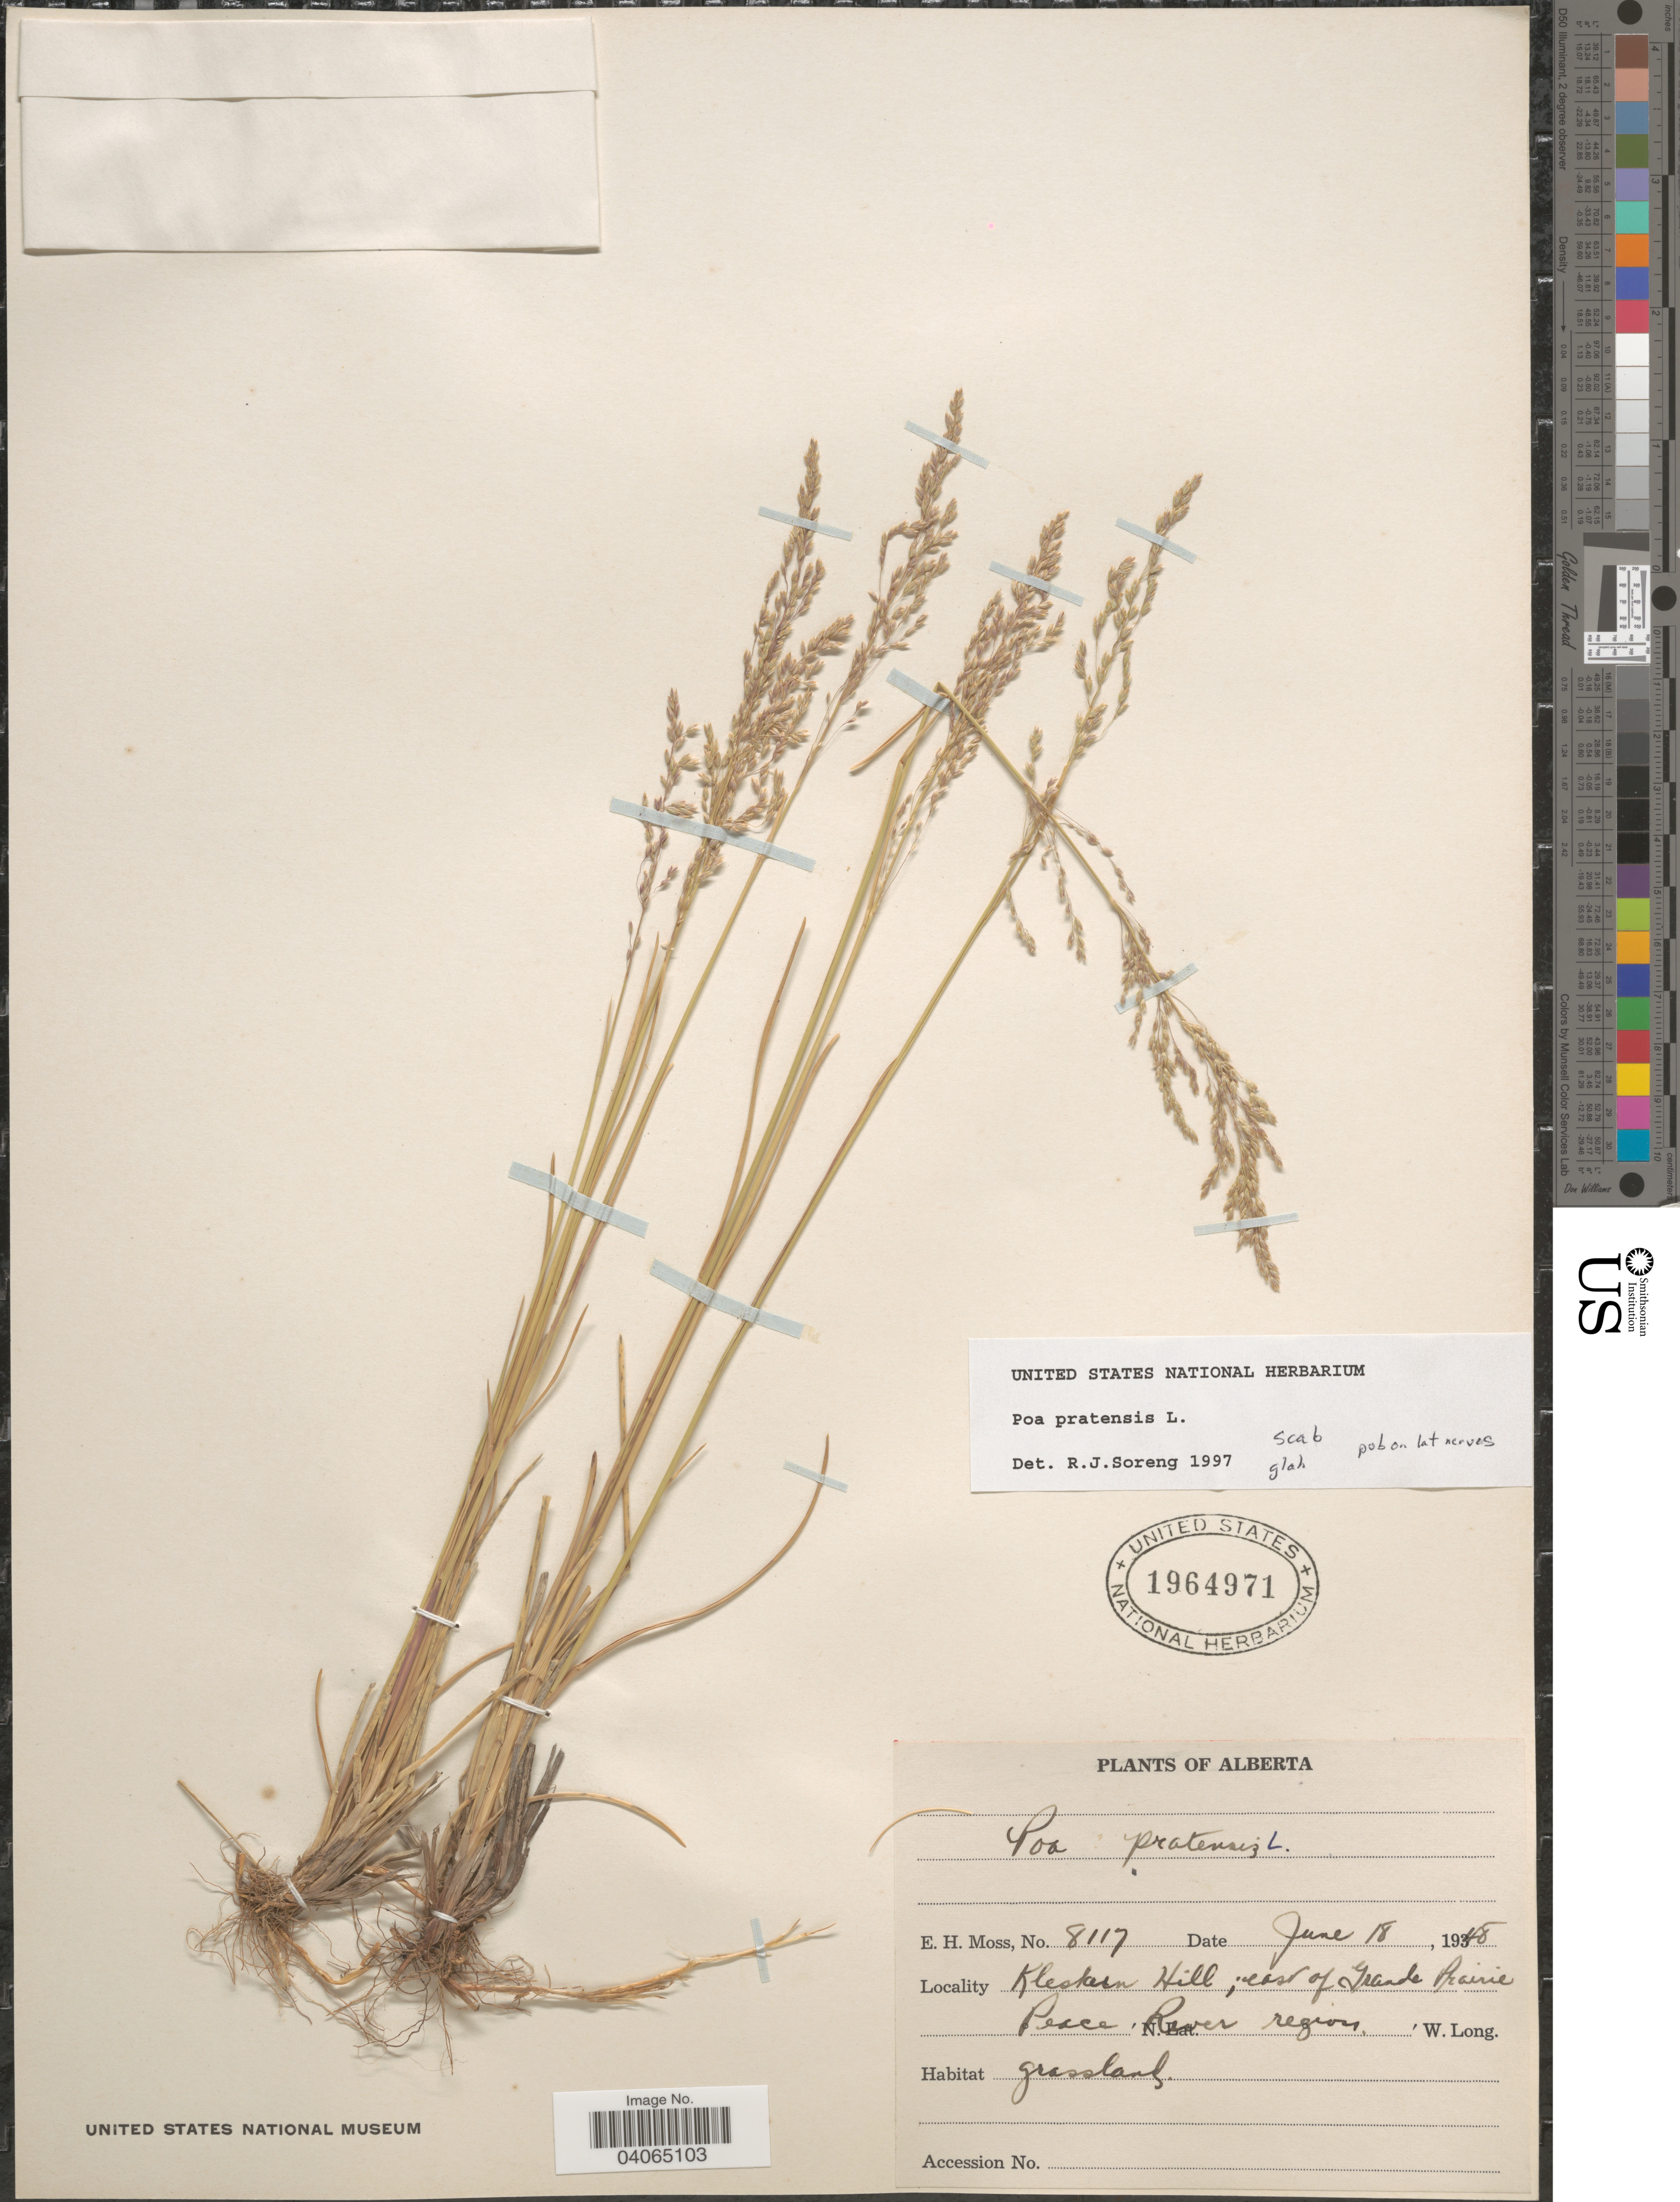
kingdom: Plantae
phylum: Tracheophyta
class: Liliopsida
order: Poales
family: Poaceae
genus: Poa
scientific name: Poa pratensis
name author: L.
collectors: E. Moss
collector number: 8117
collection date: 1948-06-18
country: Canada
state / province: Alberta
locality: Kleskun Hill, east of Grande Prairie, Peace River region.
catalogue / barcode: US 1964971